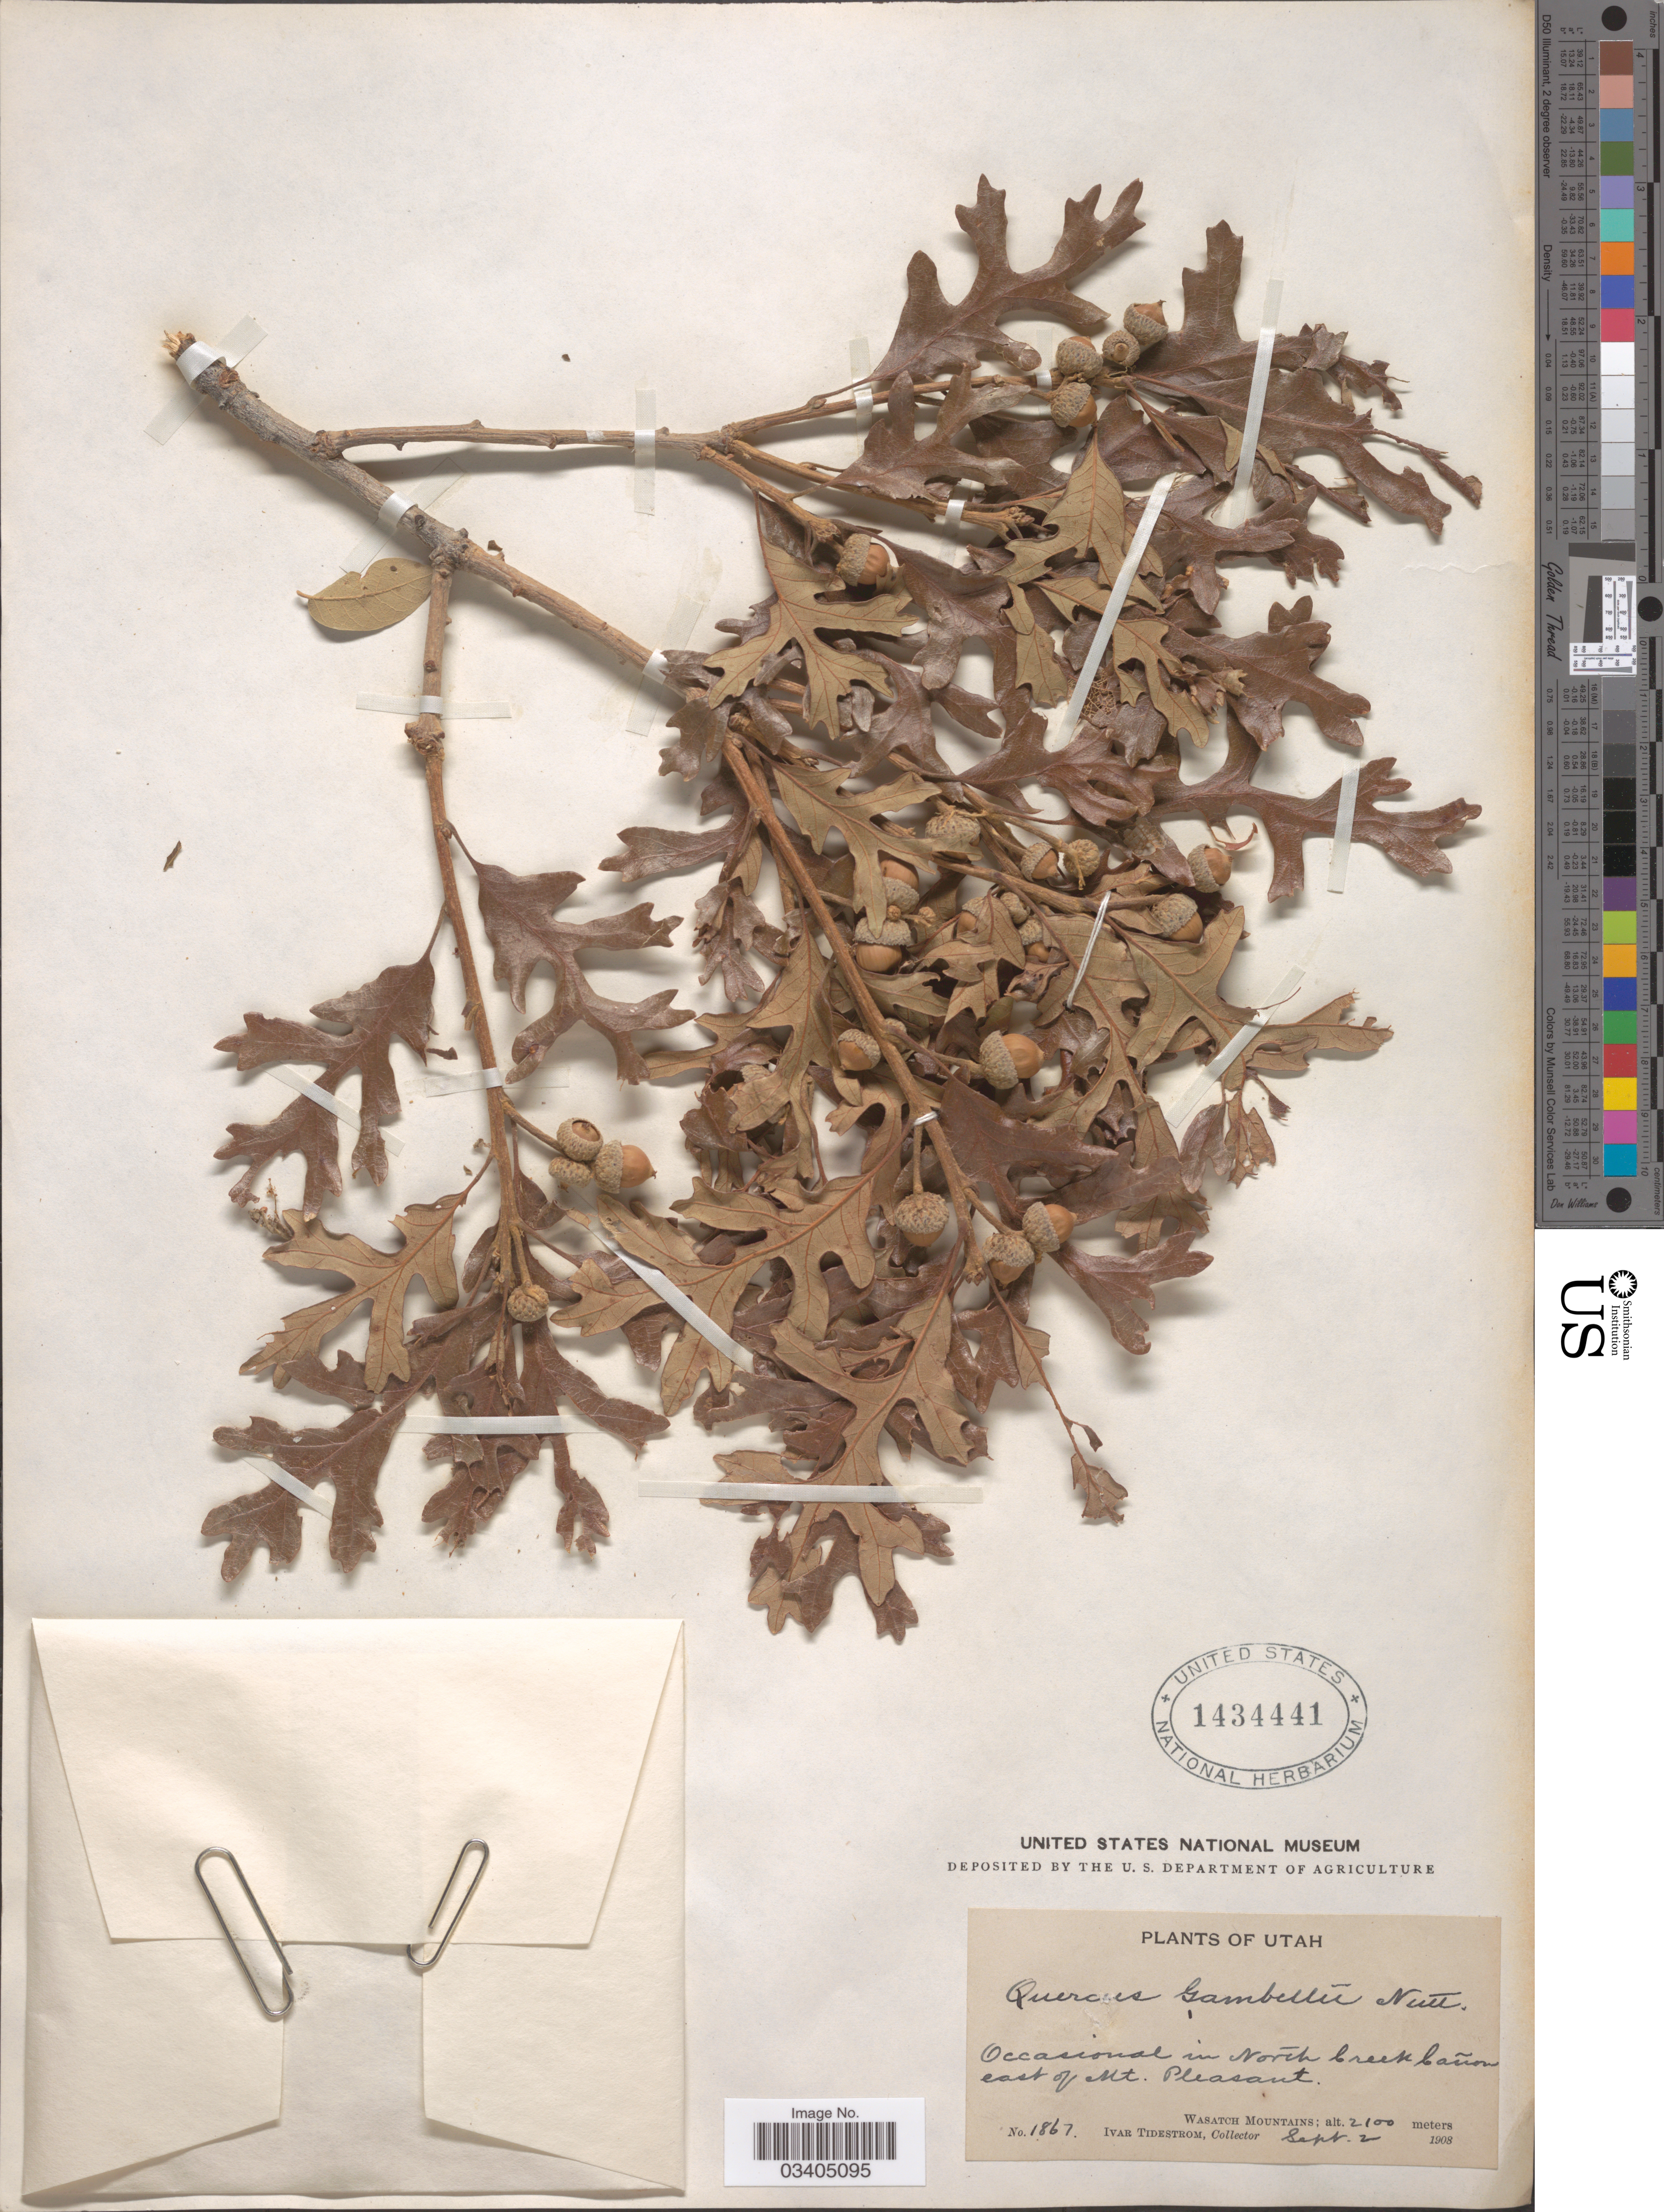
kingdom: Plantae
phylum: Tracheophyta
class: Magnoliopsida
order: Fagales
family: Fagaceae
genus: Quercus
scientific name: Quercus gambelii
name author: Nutt.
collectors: I. F. Tidestrom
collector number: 1867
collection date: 1908-09-02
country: United States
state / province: Utah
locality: Occasional in North Creek Cañon, east of Mt. Pleasant. Wasatch Mountains.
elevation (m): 2100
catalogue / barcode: US 1434441